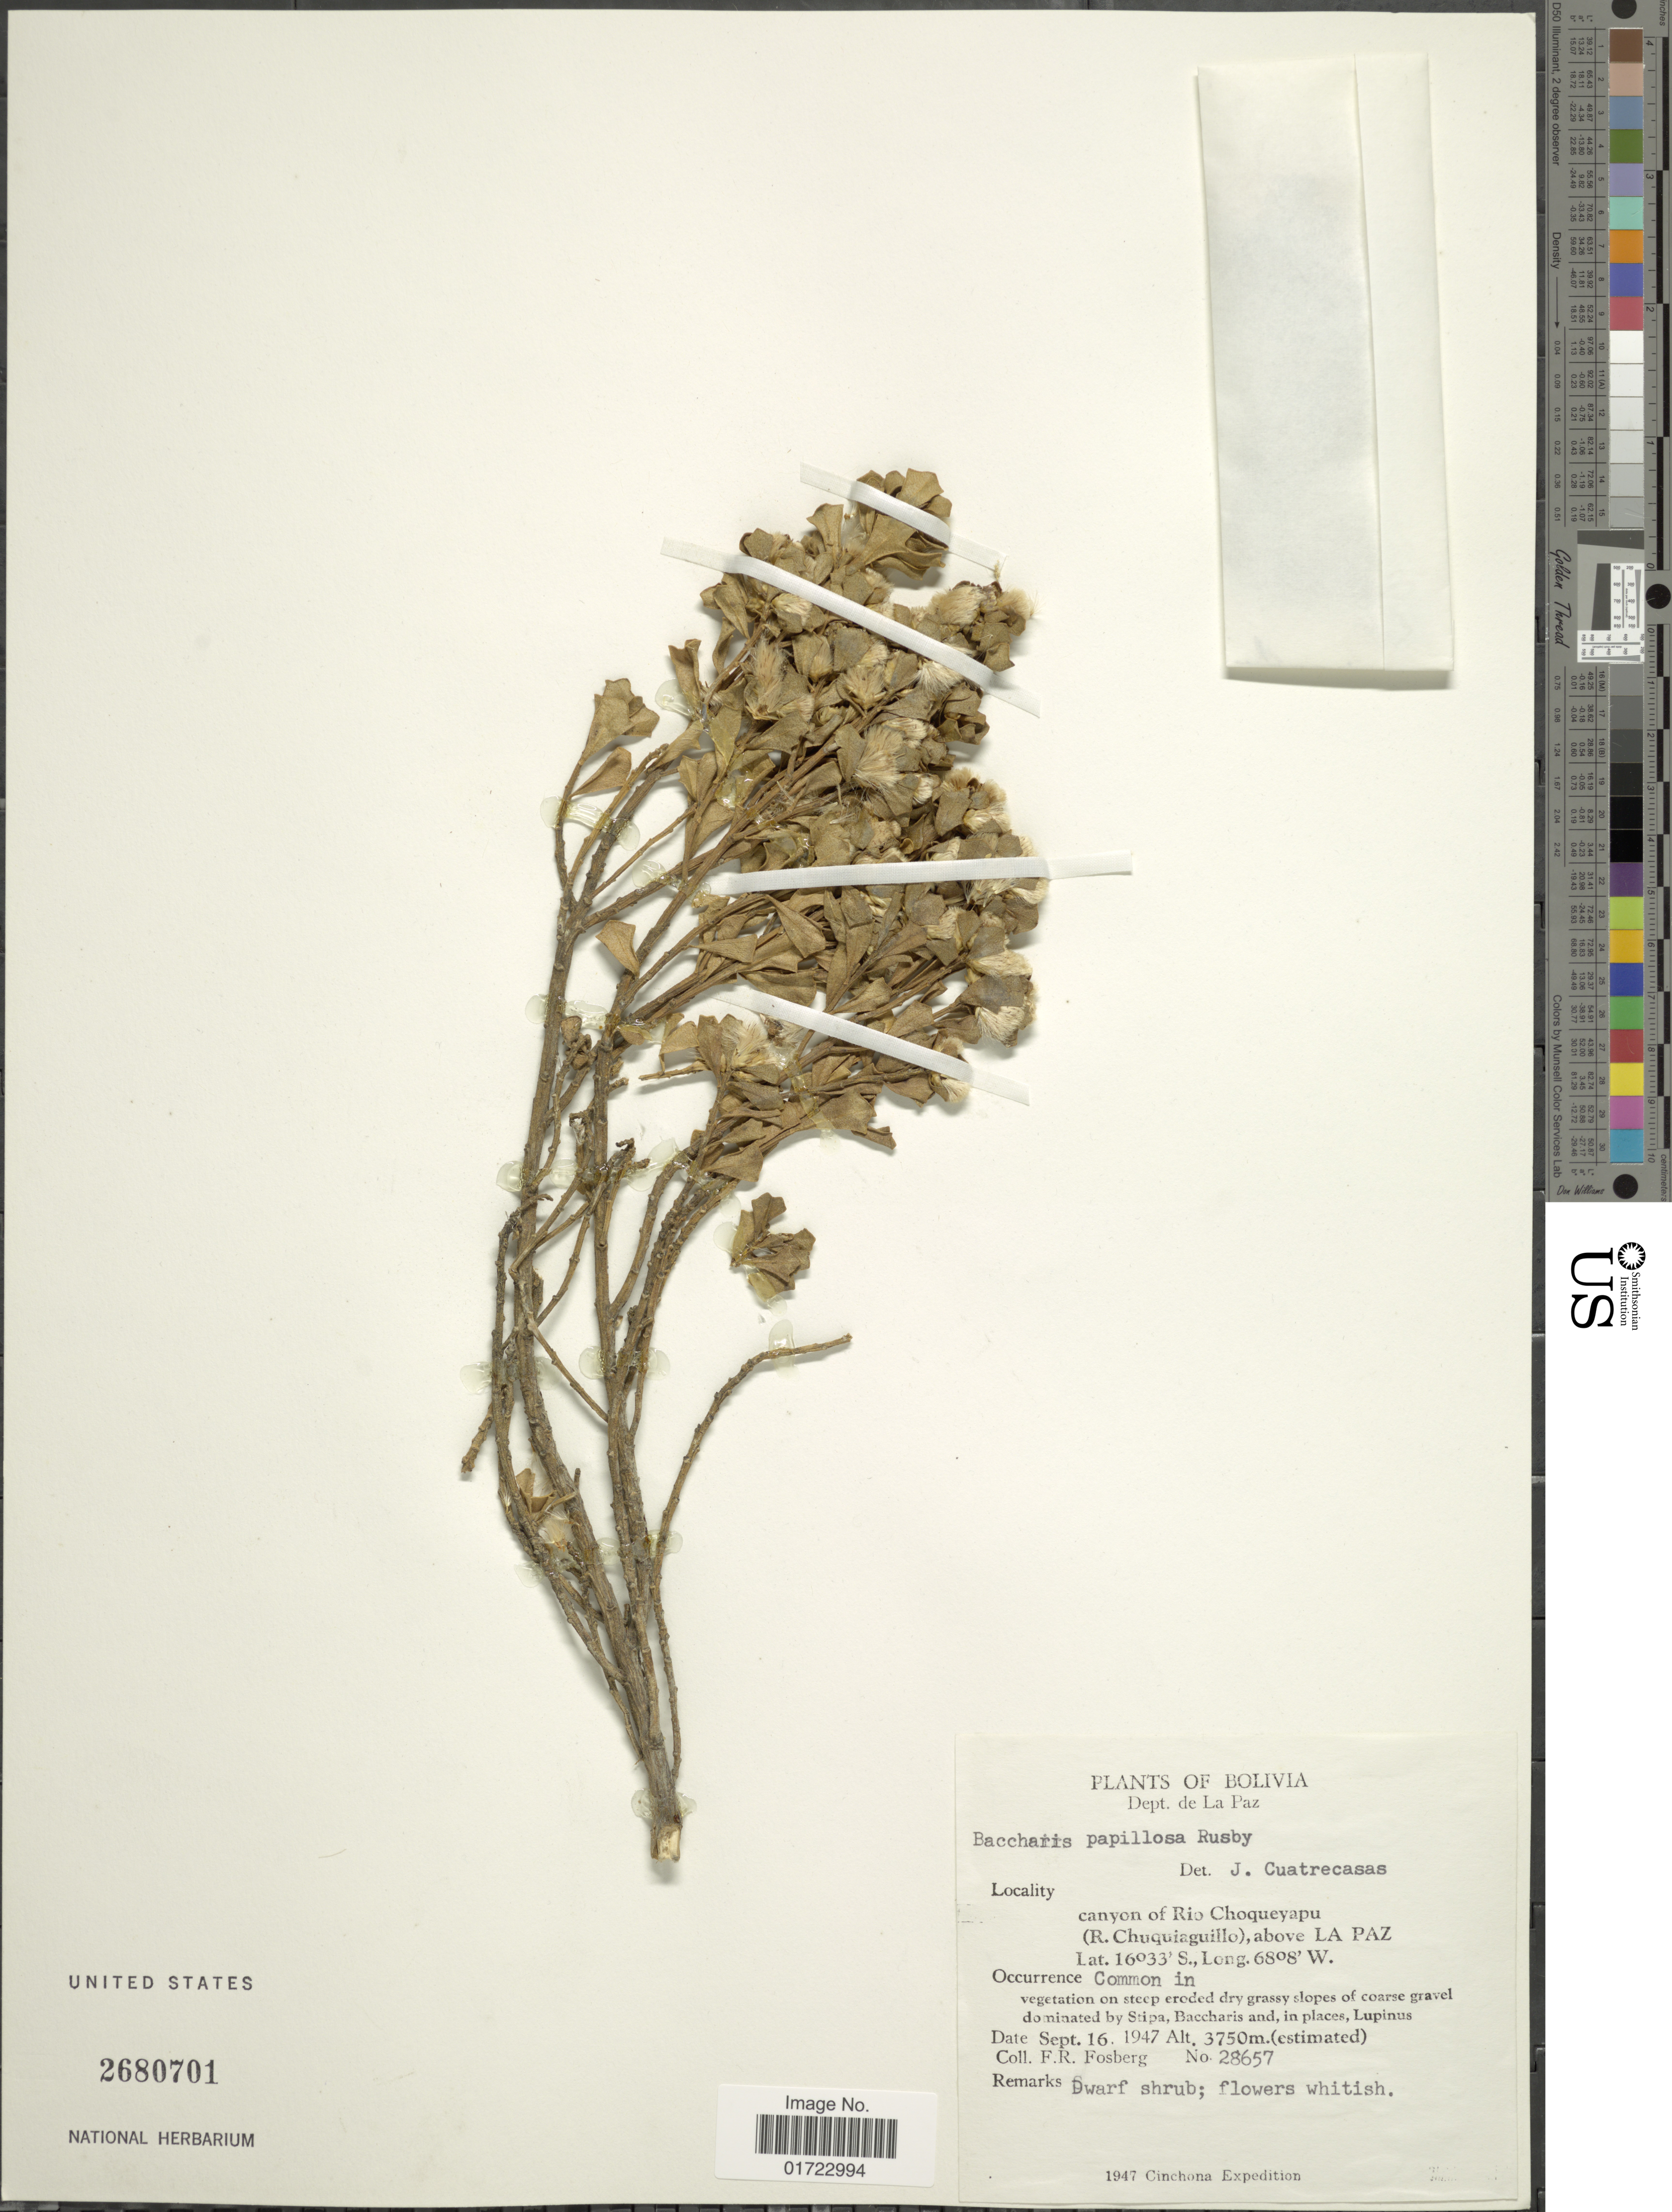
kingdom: Plantae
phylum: Tracheophyta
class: Magnoliopsida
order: Asterales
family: Asteraceae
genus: Baccharis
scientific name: Baccharis papillosa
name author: Rusby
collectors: F. R. Fosberg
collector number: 28657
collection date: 1947-09-16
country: Bolivia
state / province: La Paz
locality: Cinchona. Canyon of Rio Choqueyapu (R. Chuquiaguillo), above La Paz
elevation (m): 3750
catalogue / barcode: US 2680701